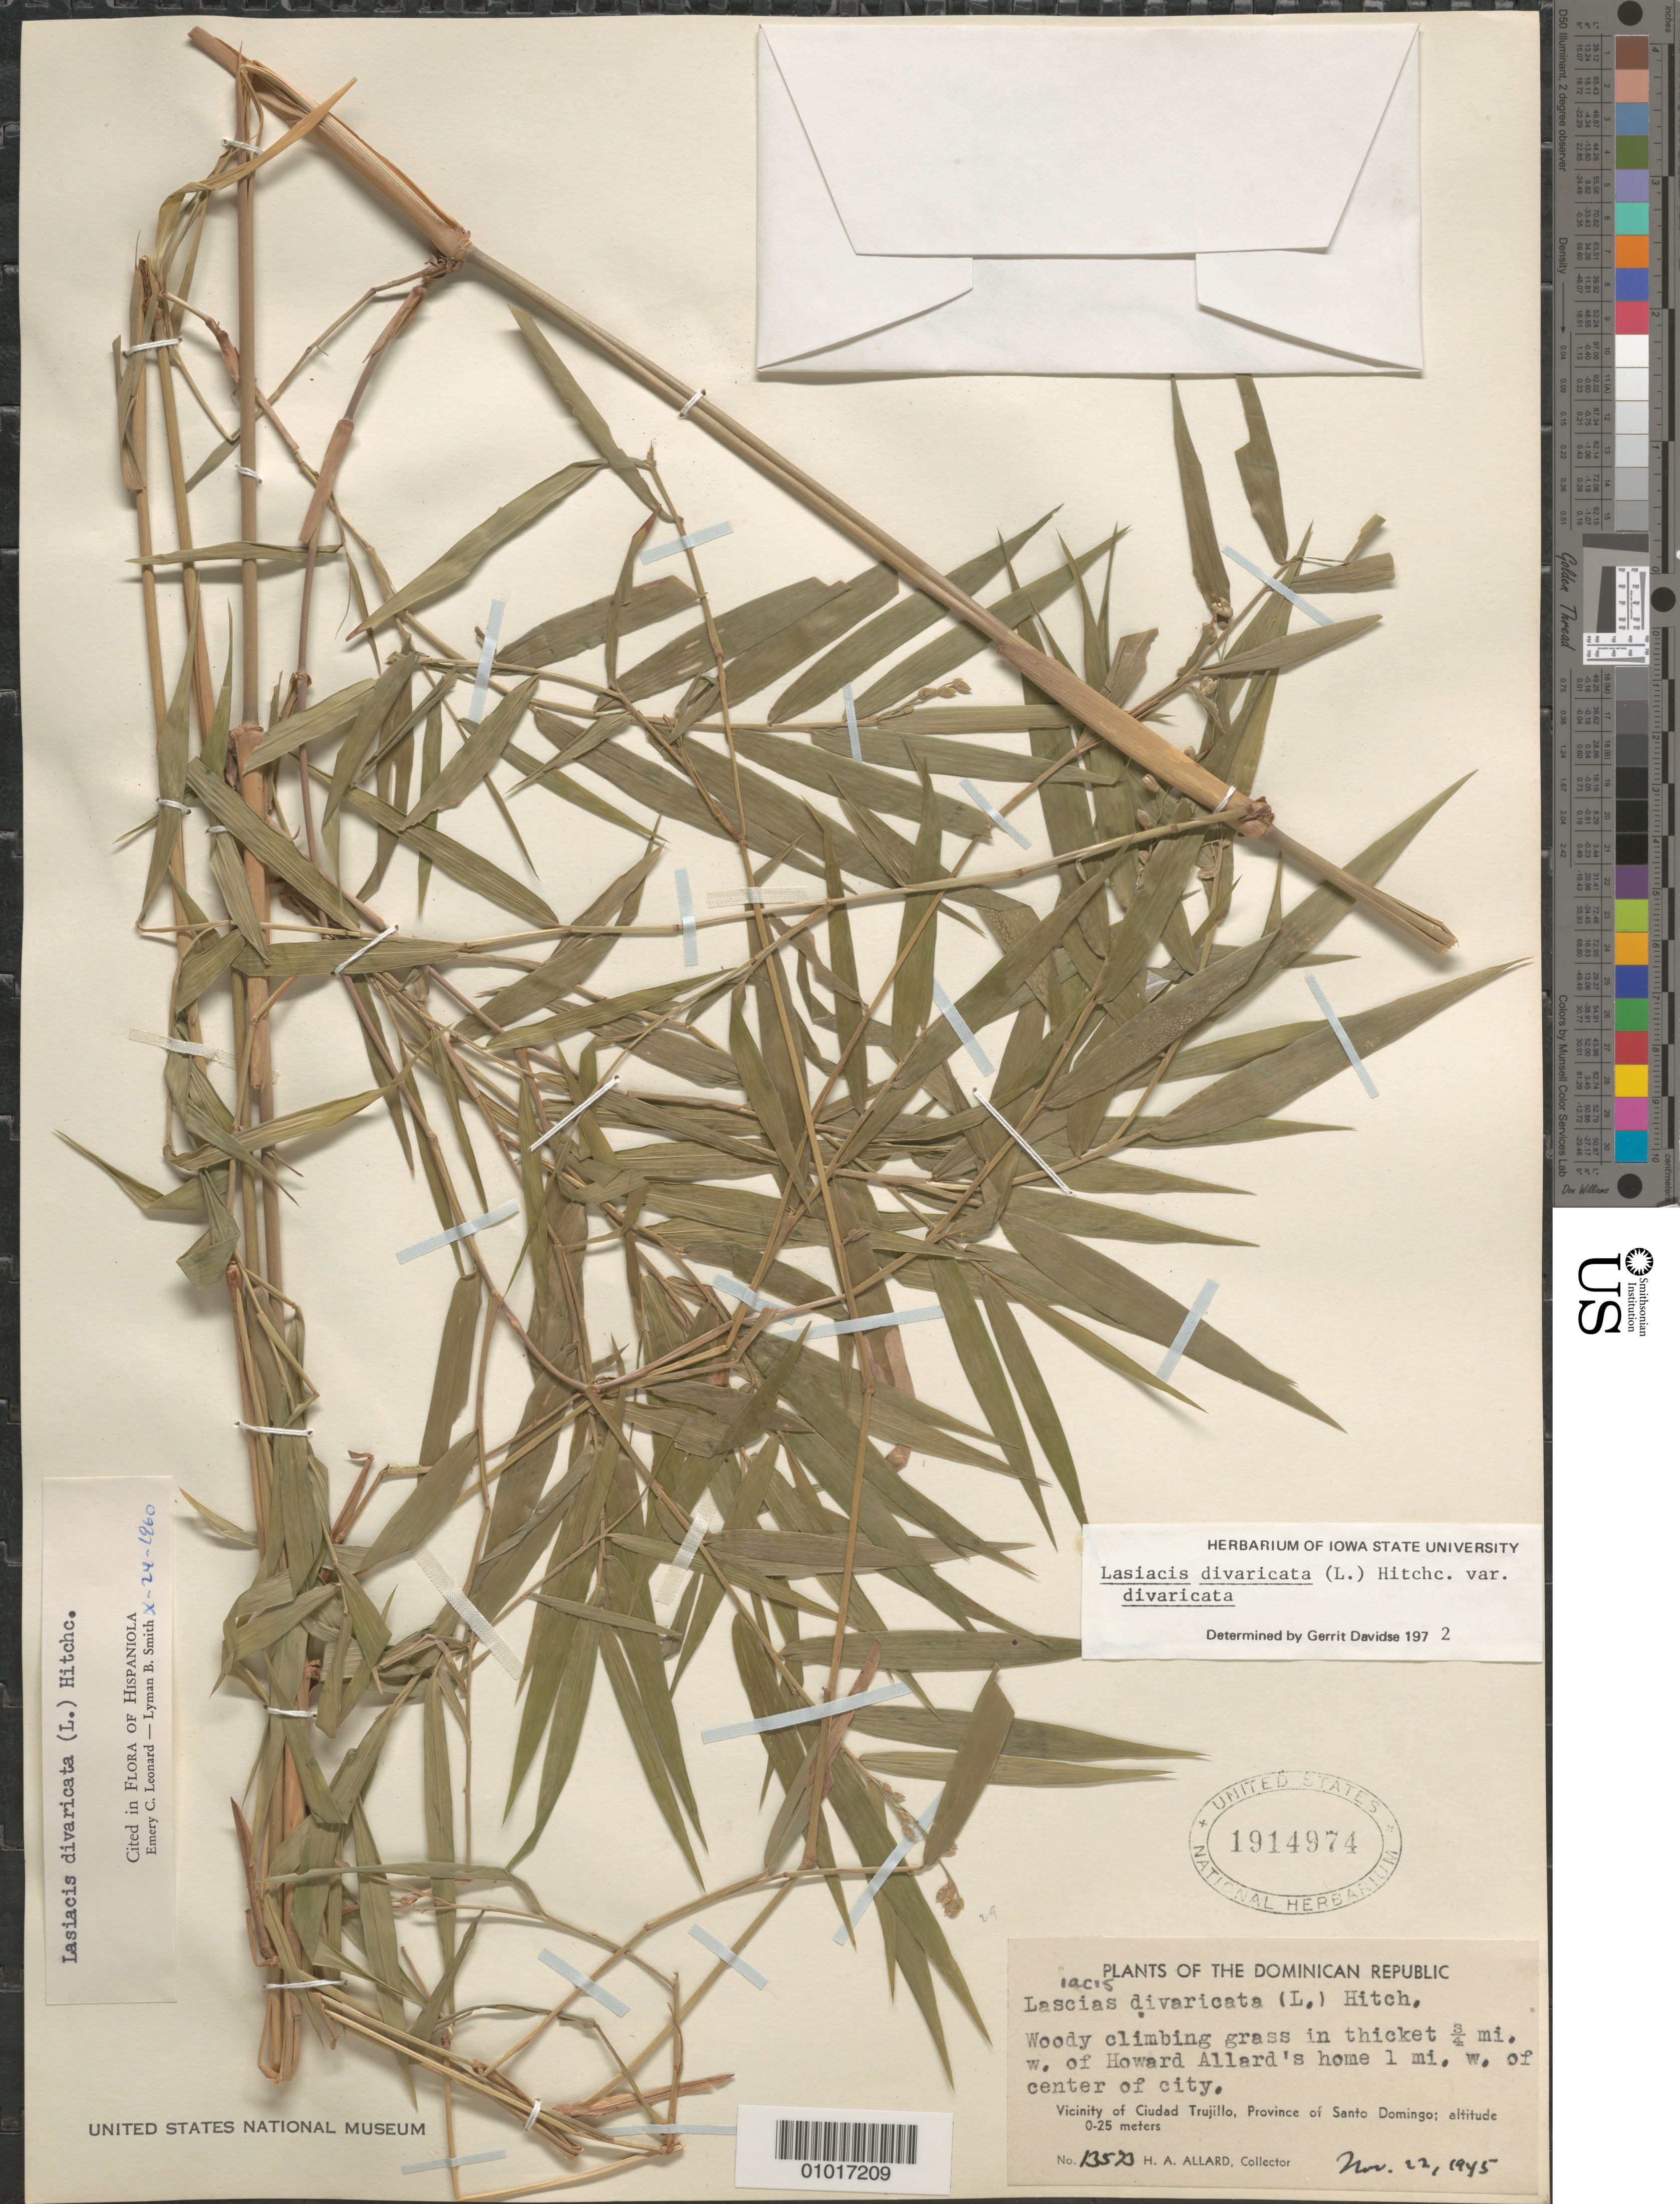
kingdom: Plantae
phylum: Tracheophyta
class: Liliopsida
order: Poales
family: Poaceae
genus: Lasiacis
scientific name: Lasiacis divaricata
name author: (L.) Hitchc.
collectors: H. A. Allard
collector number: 13573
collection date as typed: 12 Nov 1945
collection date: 1945-11-12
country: Dominican Republic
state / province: La Vega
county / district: Santo Domingo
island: Hispaniola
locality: Vicinity of Cuidad Trujillo,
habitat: in thicket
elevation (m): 0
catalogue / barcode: US 1914974